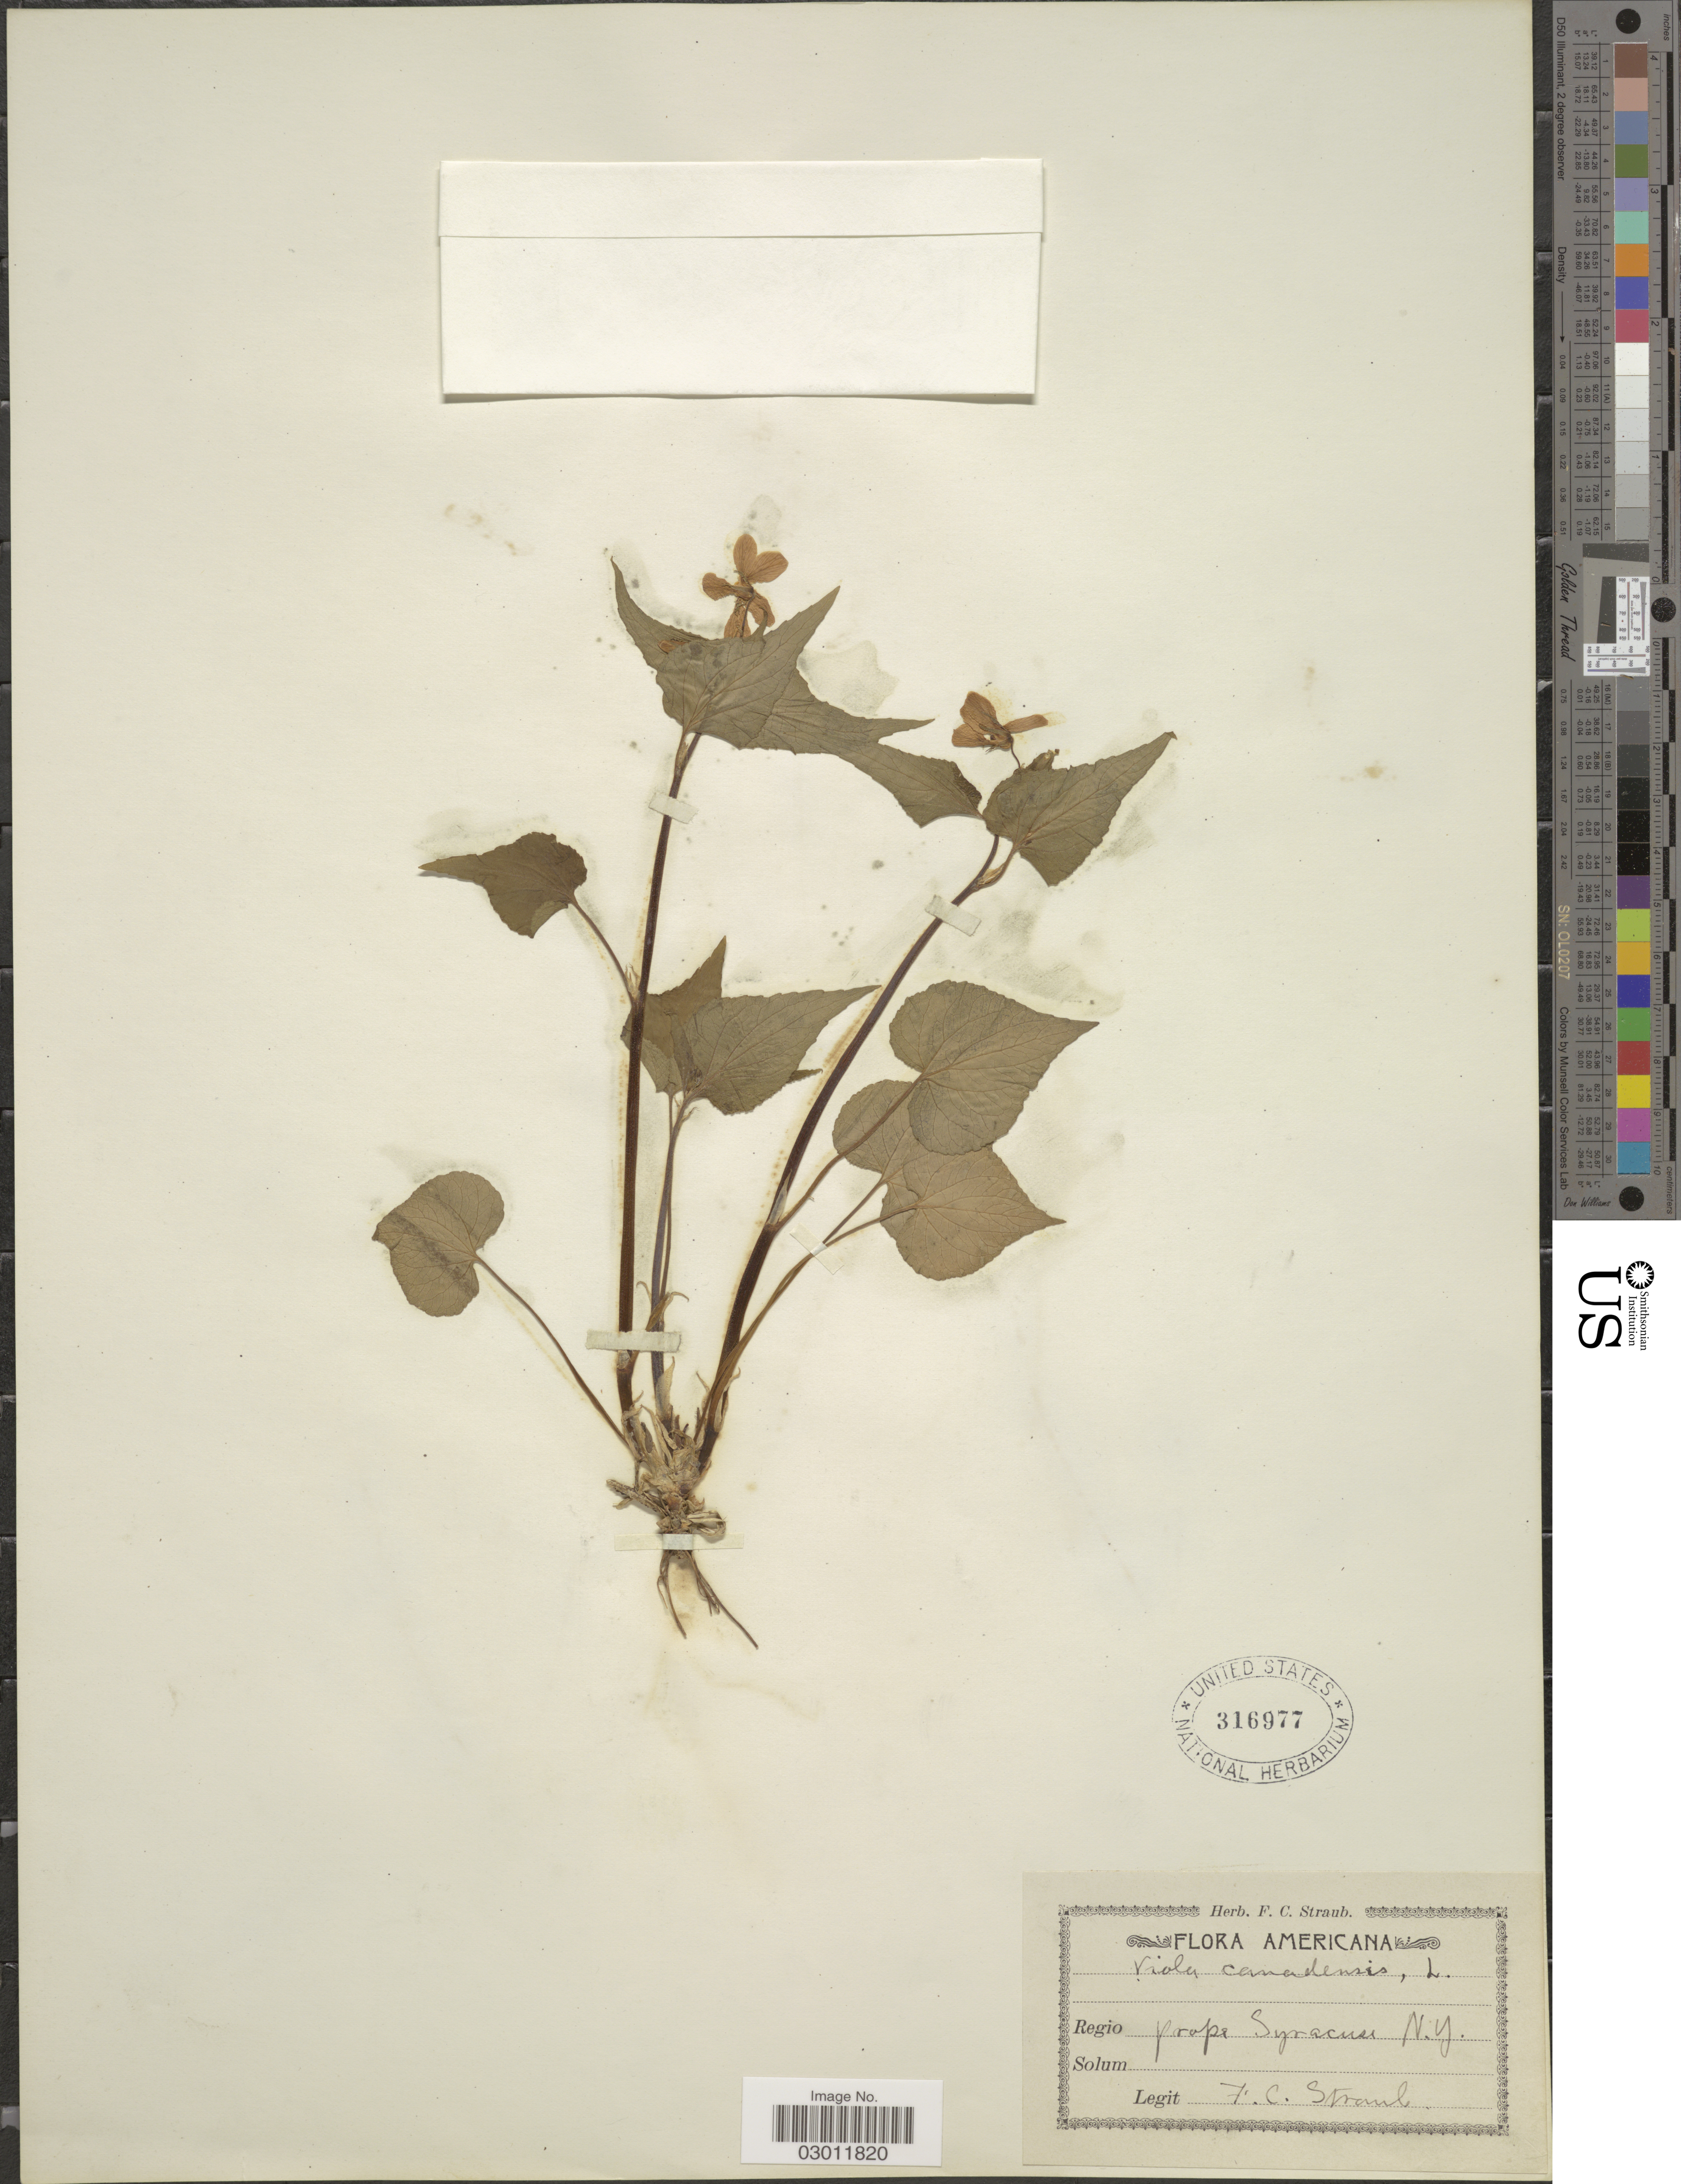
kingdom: Plantae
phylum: Tracheophyta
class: Magnoliopsida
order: Malpighiales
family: Violaceae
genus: Viola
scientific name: Viola canadensis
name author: L.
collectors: F. Straub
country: United States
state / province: New York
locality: Prope Syracuse N.Y.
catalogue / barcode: US 316977